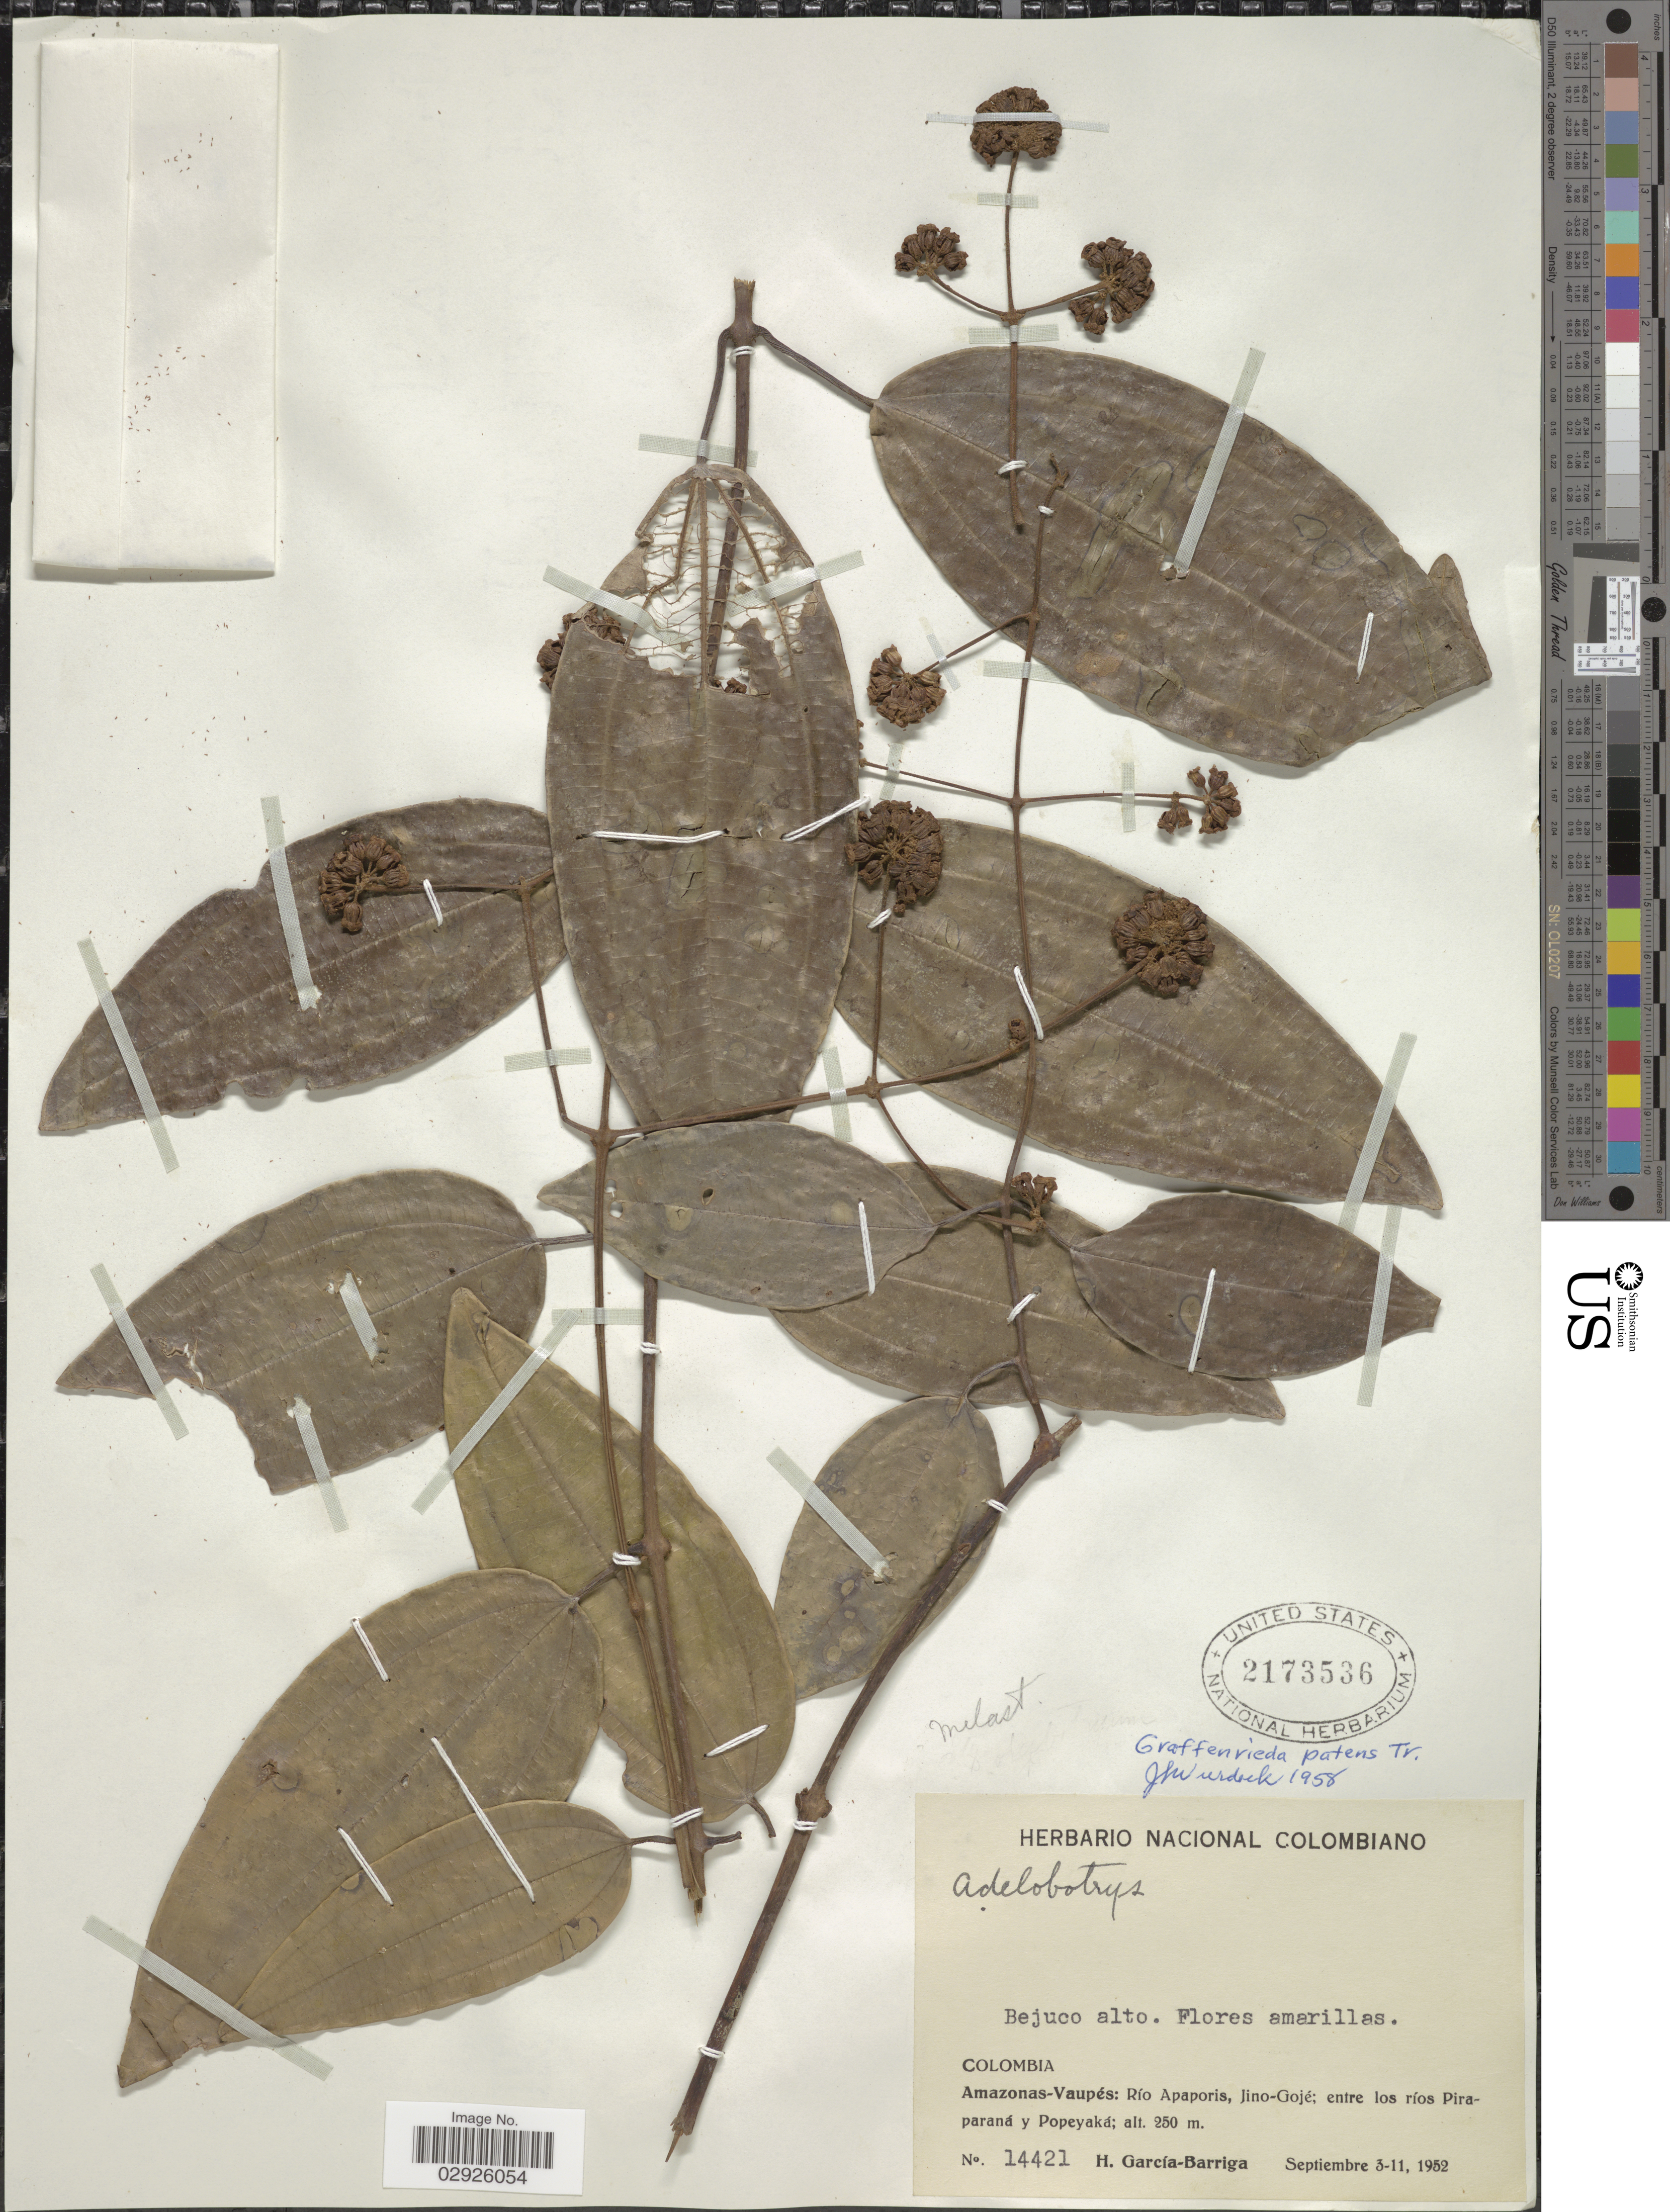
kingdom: Plantae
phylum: Tracheophyta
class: Magnoliopsida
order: Myrtales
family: Melastomataceae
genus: Graffenrieda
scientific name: Graffenrieda patens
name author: Triana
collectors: H. García Barriga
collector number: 14421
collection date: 1952-09-03/1952-09-11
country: Colombia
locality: Bejuco alto. Amazonas-Vaupés: Río Apaporis, Jino-Gojé; entre los ríos Piraparaná y Popeyaká.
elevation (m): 250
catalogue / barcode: US 2173536